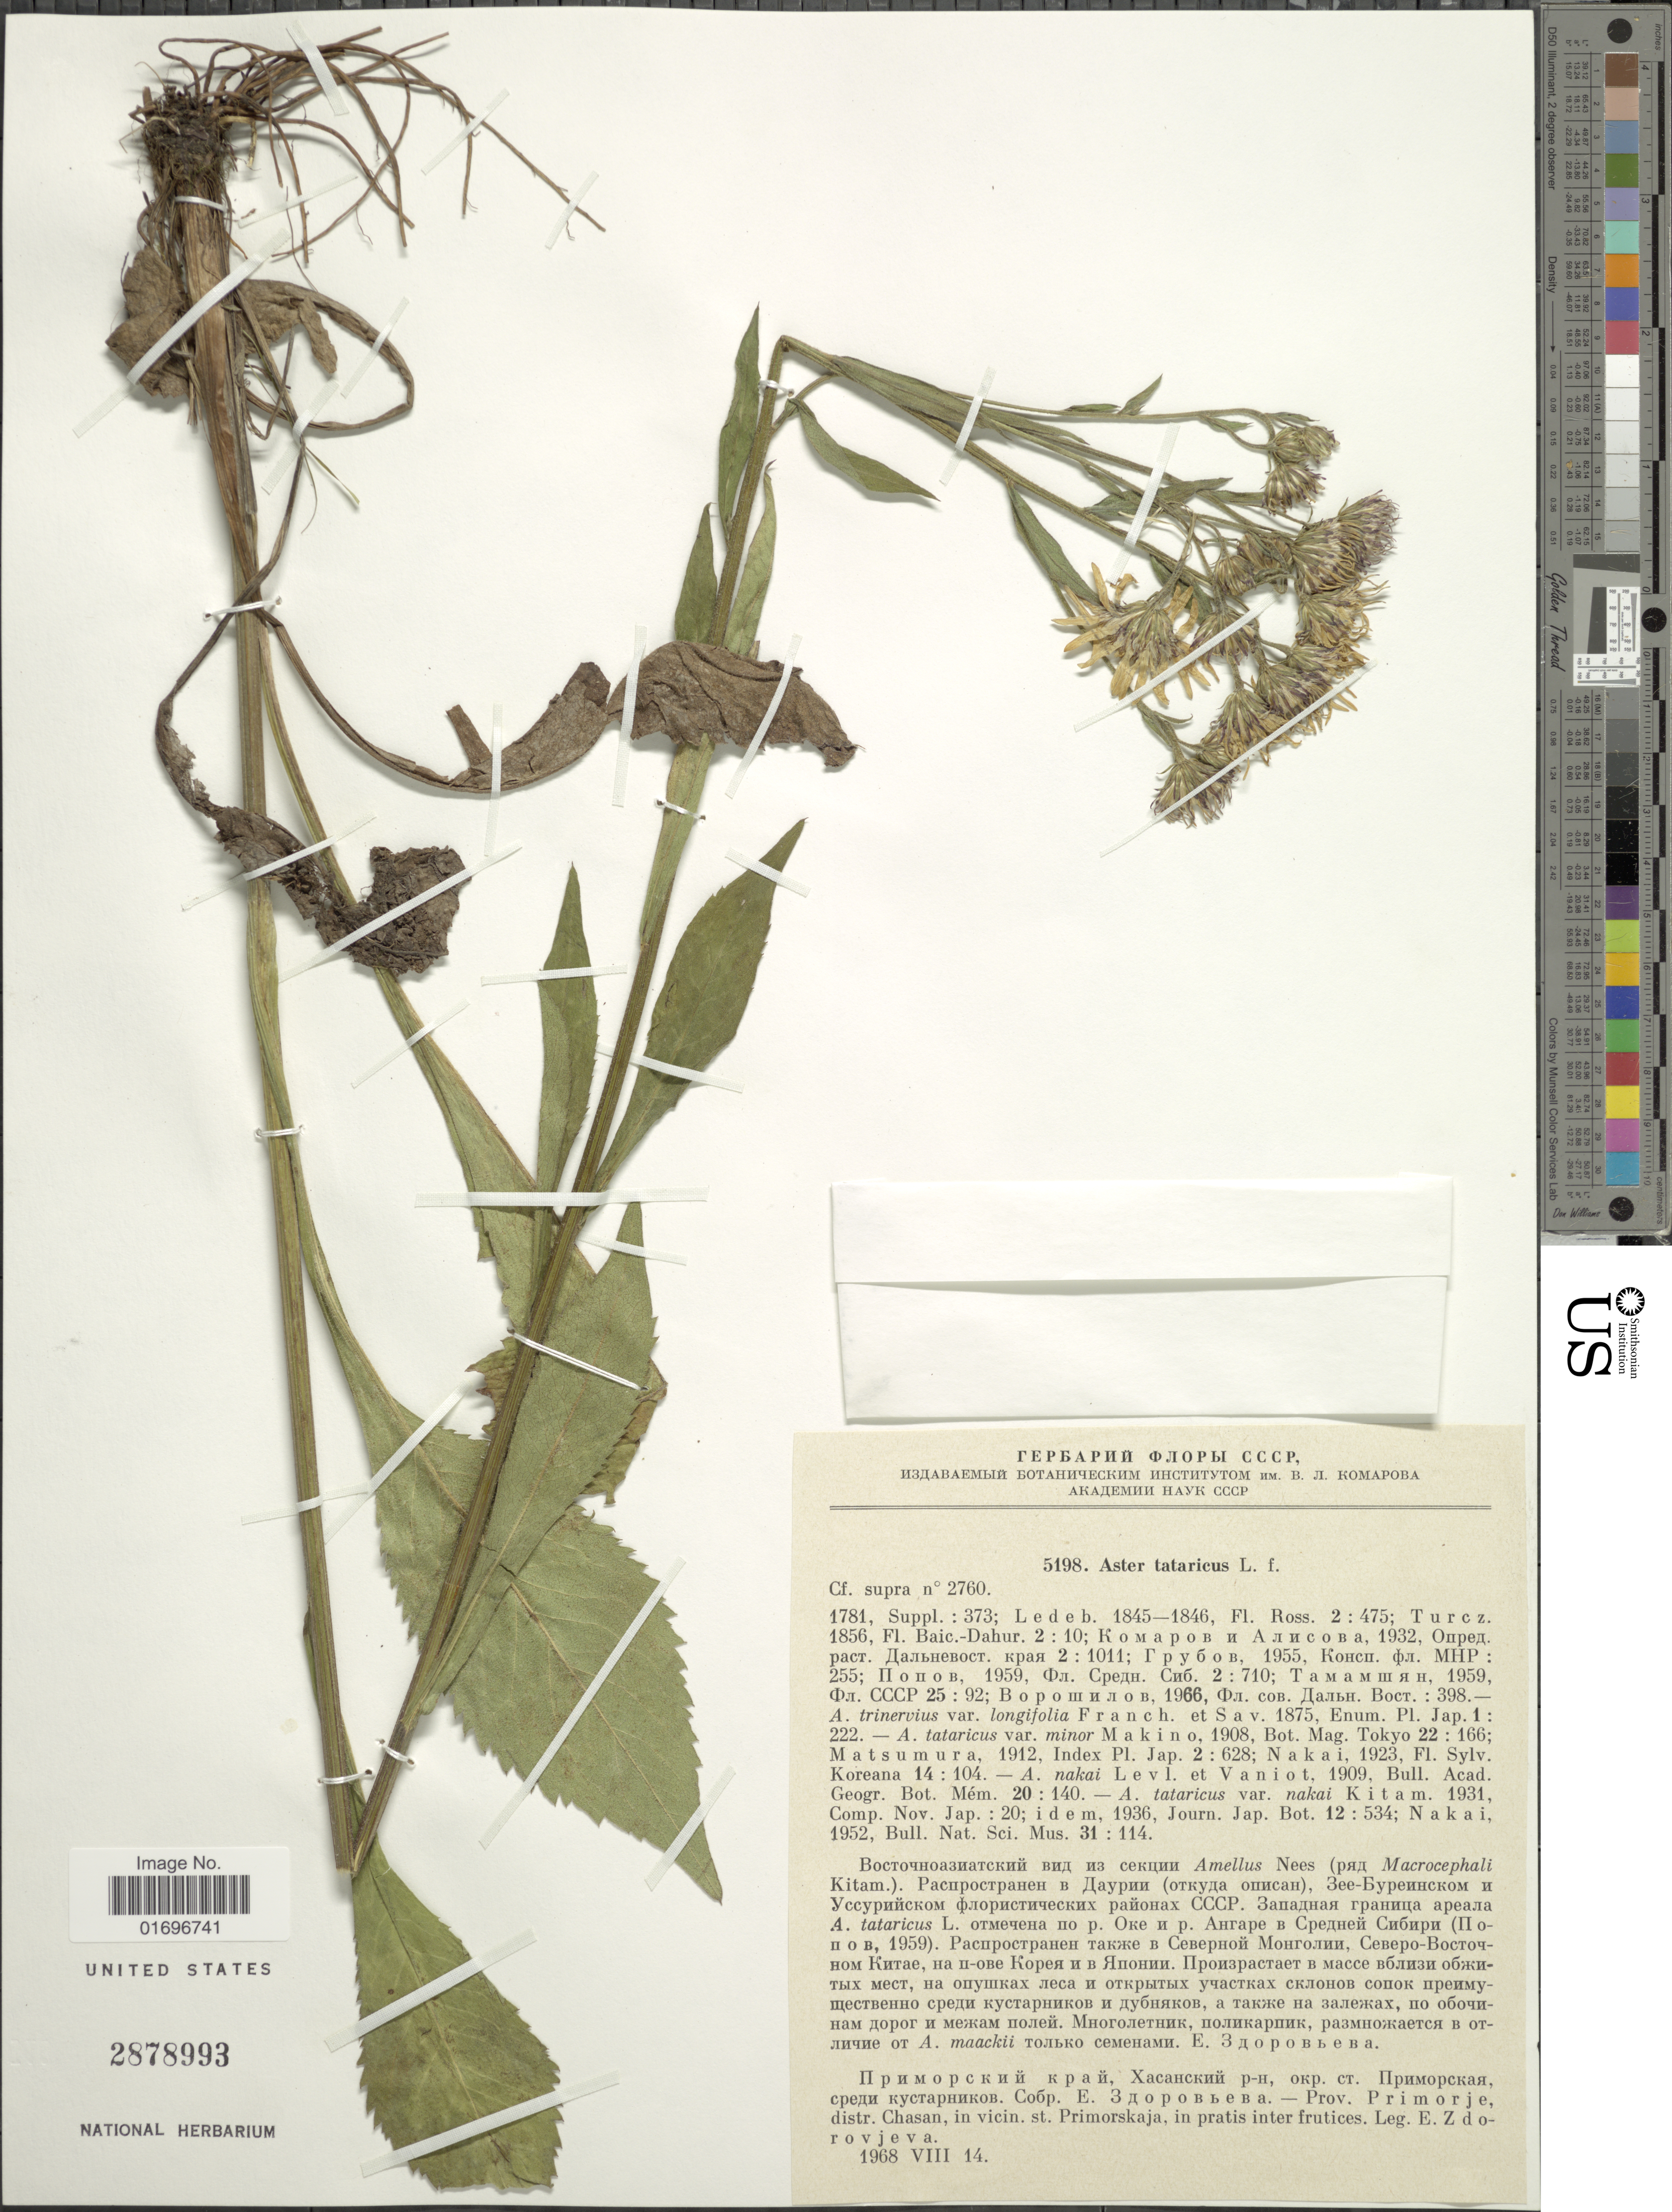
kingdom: Plantae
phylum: Tracheophyta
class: Magnoliopsida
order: Asterales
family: Asteraceae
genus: Aster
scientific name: Aster tataricus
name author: L. f.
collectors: E. Zdorovjeva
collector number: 5198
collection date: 1968-08-14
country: Russian Federation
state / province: Primorsky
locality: Prov. Primorje, distr. Chasan, in vicin. st. Primorskaja, in pratis inter frutices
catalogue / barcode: US 2878993